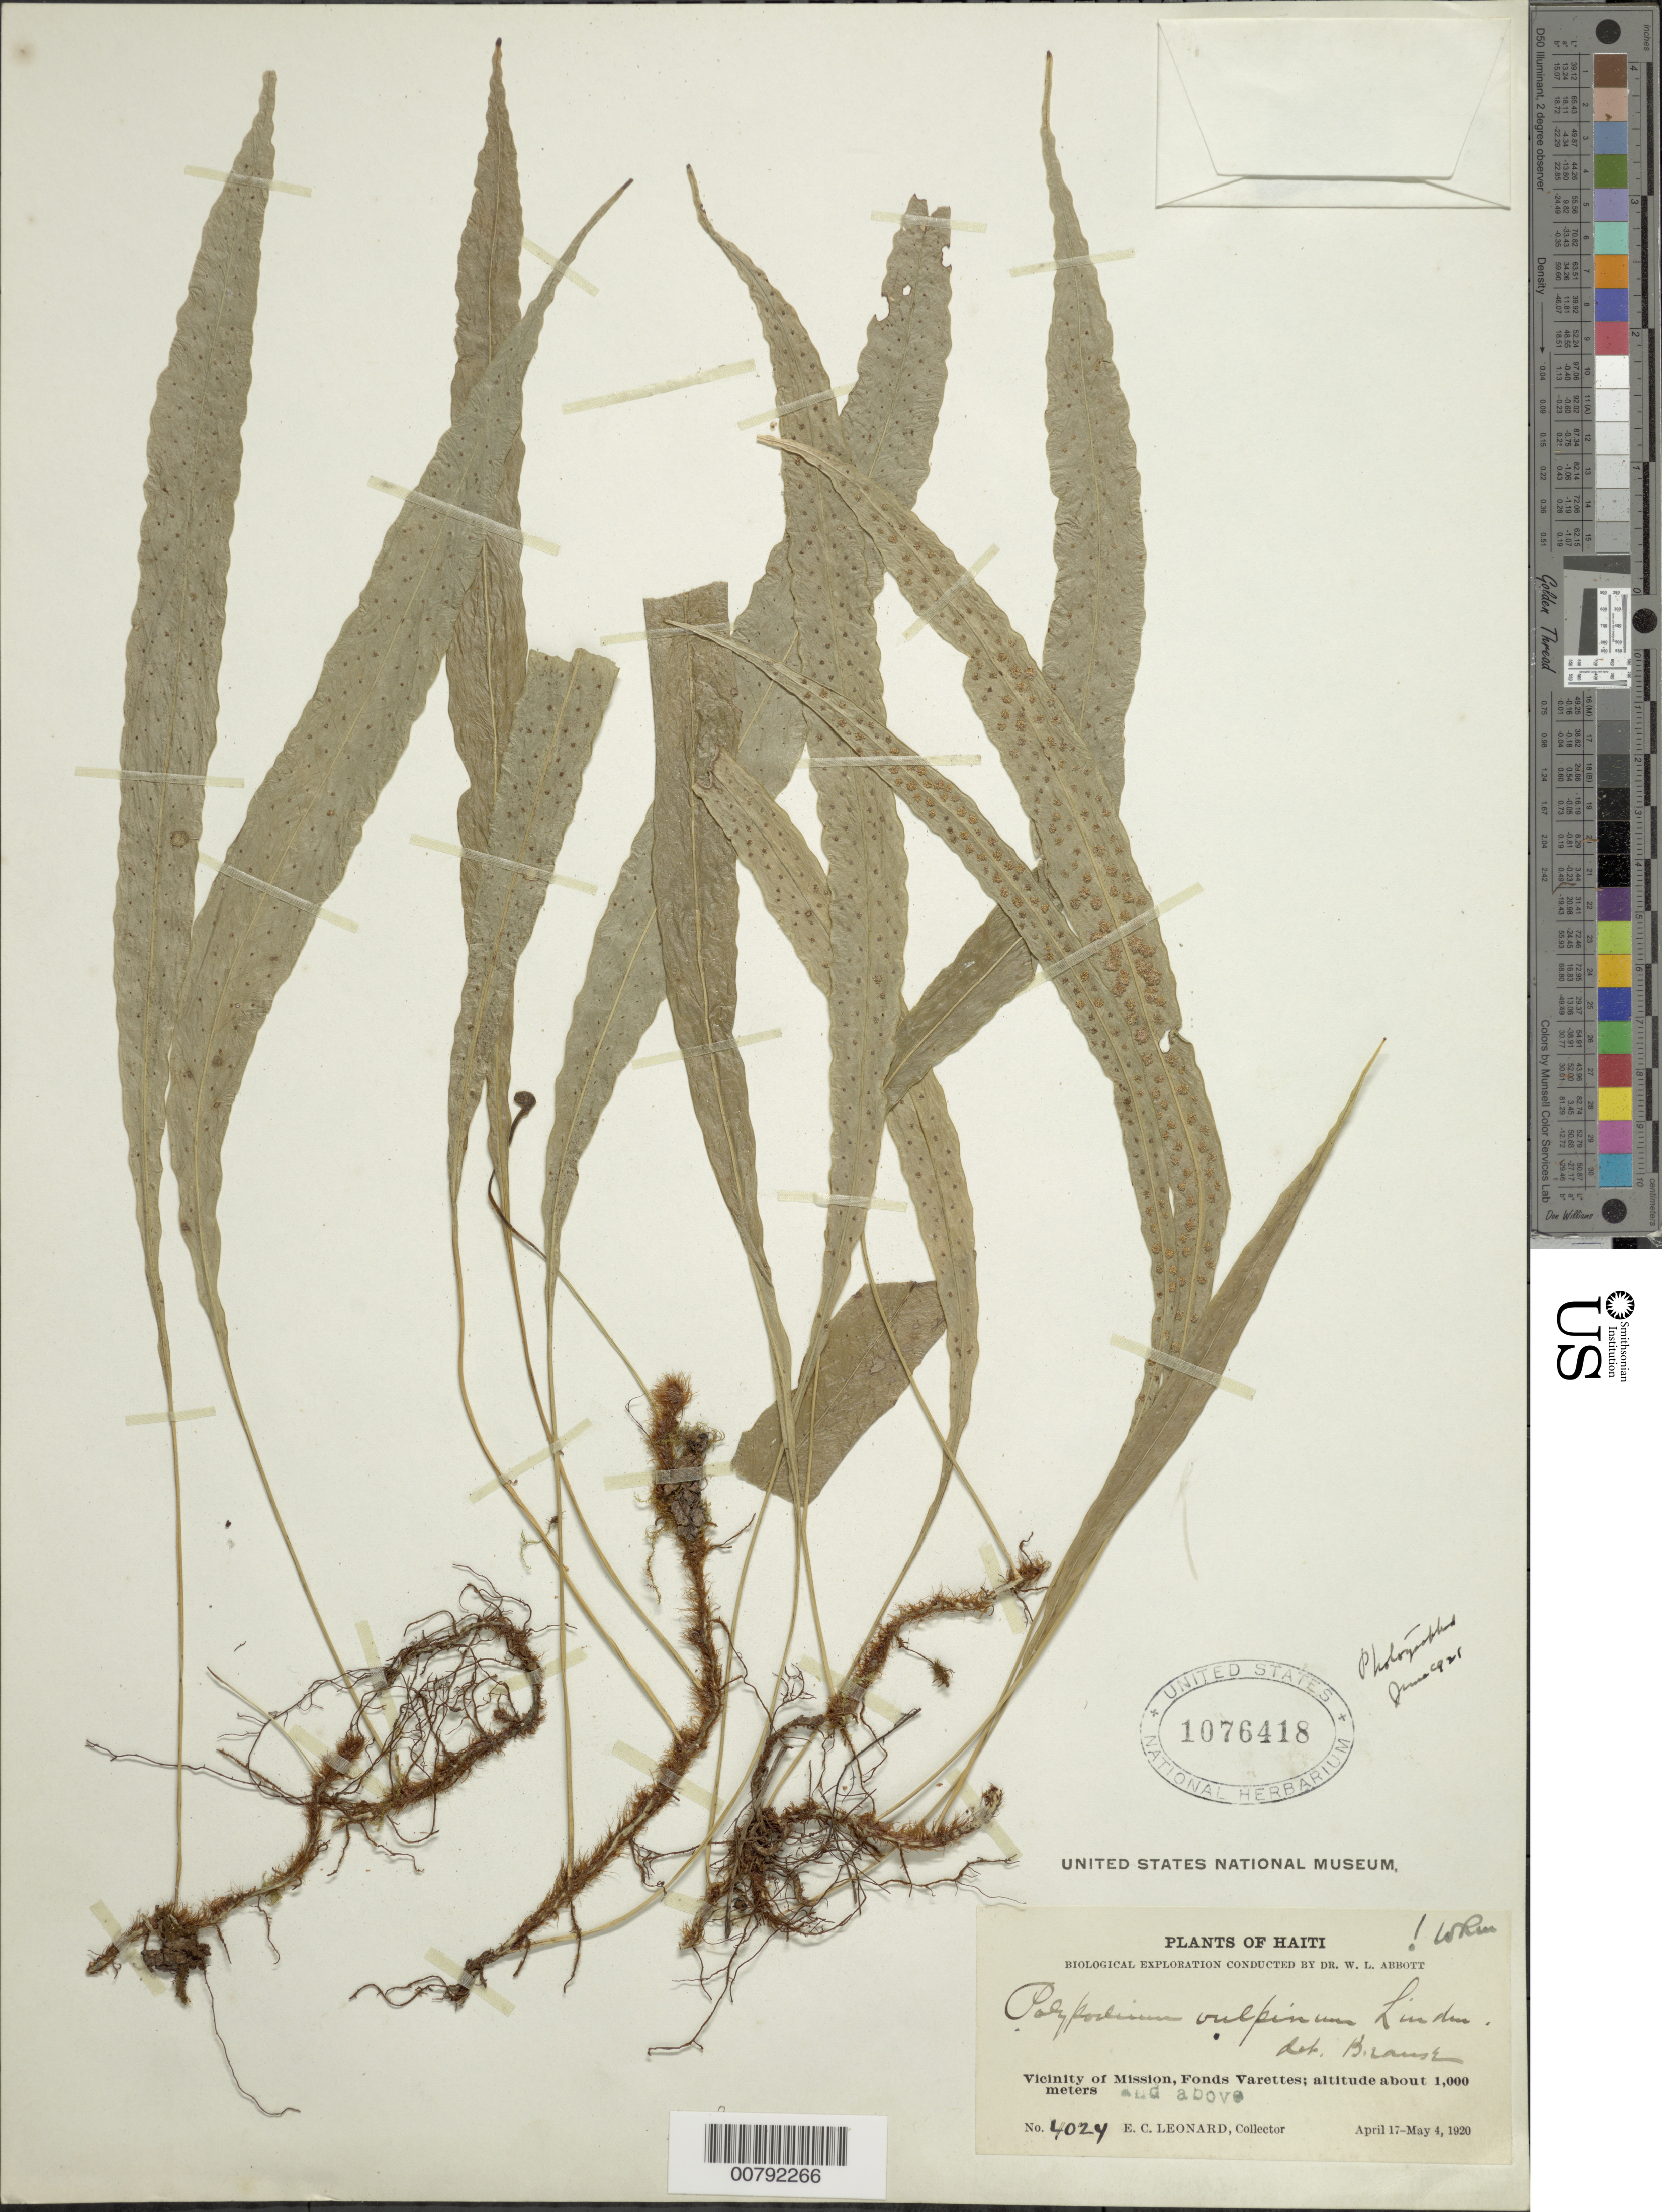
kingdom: Plantae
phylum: Tracheophyta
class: Polypodiopsida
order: Polypodiales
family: Polypodiaceae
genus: Campyloneurum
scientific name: Campyloneurum vulpinum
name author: (Lindm.) Ching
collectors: E. C. Leonard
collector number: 4024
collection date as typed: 17 Apr 1920 04 May 1920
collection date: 1920-04-17/1920-05-04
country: Haiti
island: Hispaniola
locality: Missioin, Fonds Varettes, La Source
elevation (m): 1000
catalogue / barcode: US 1076418